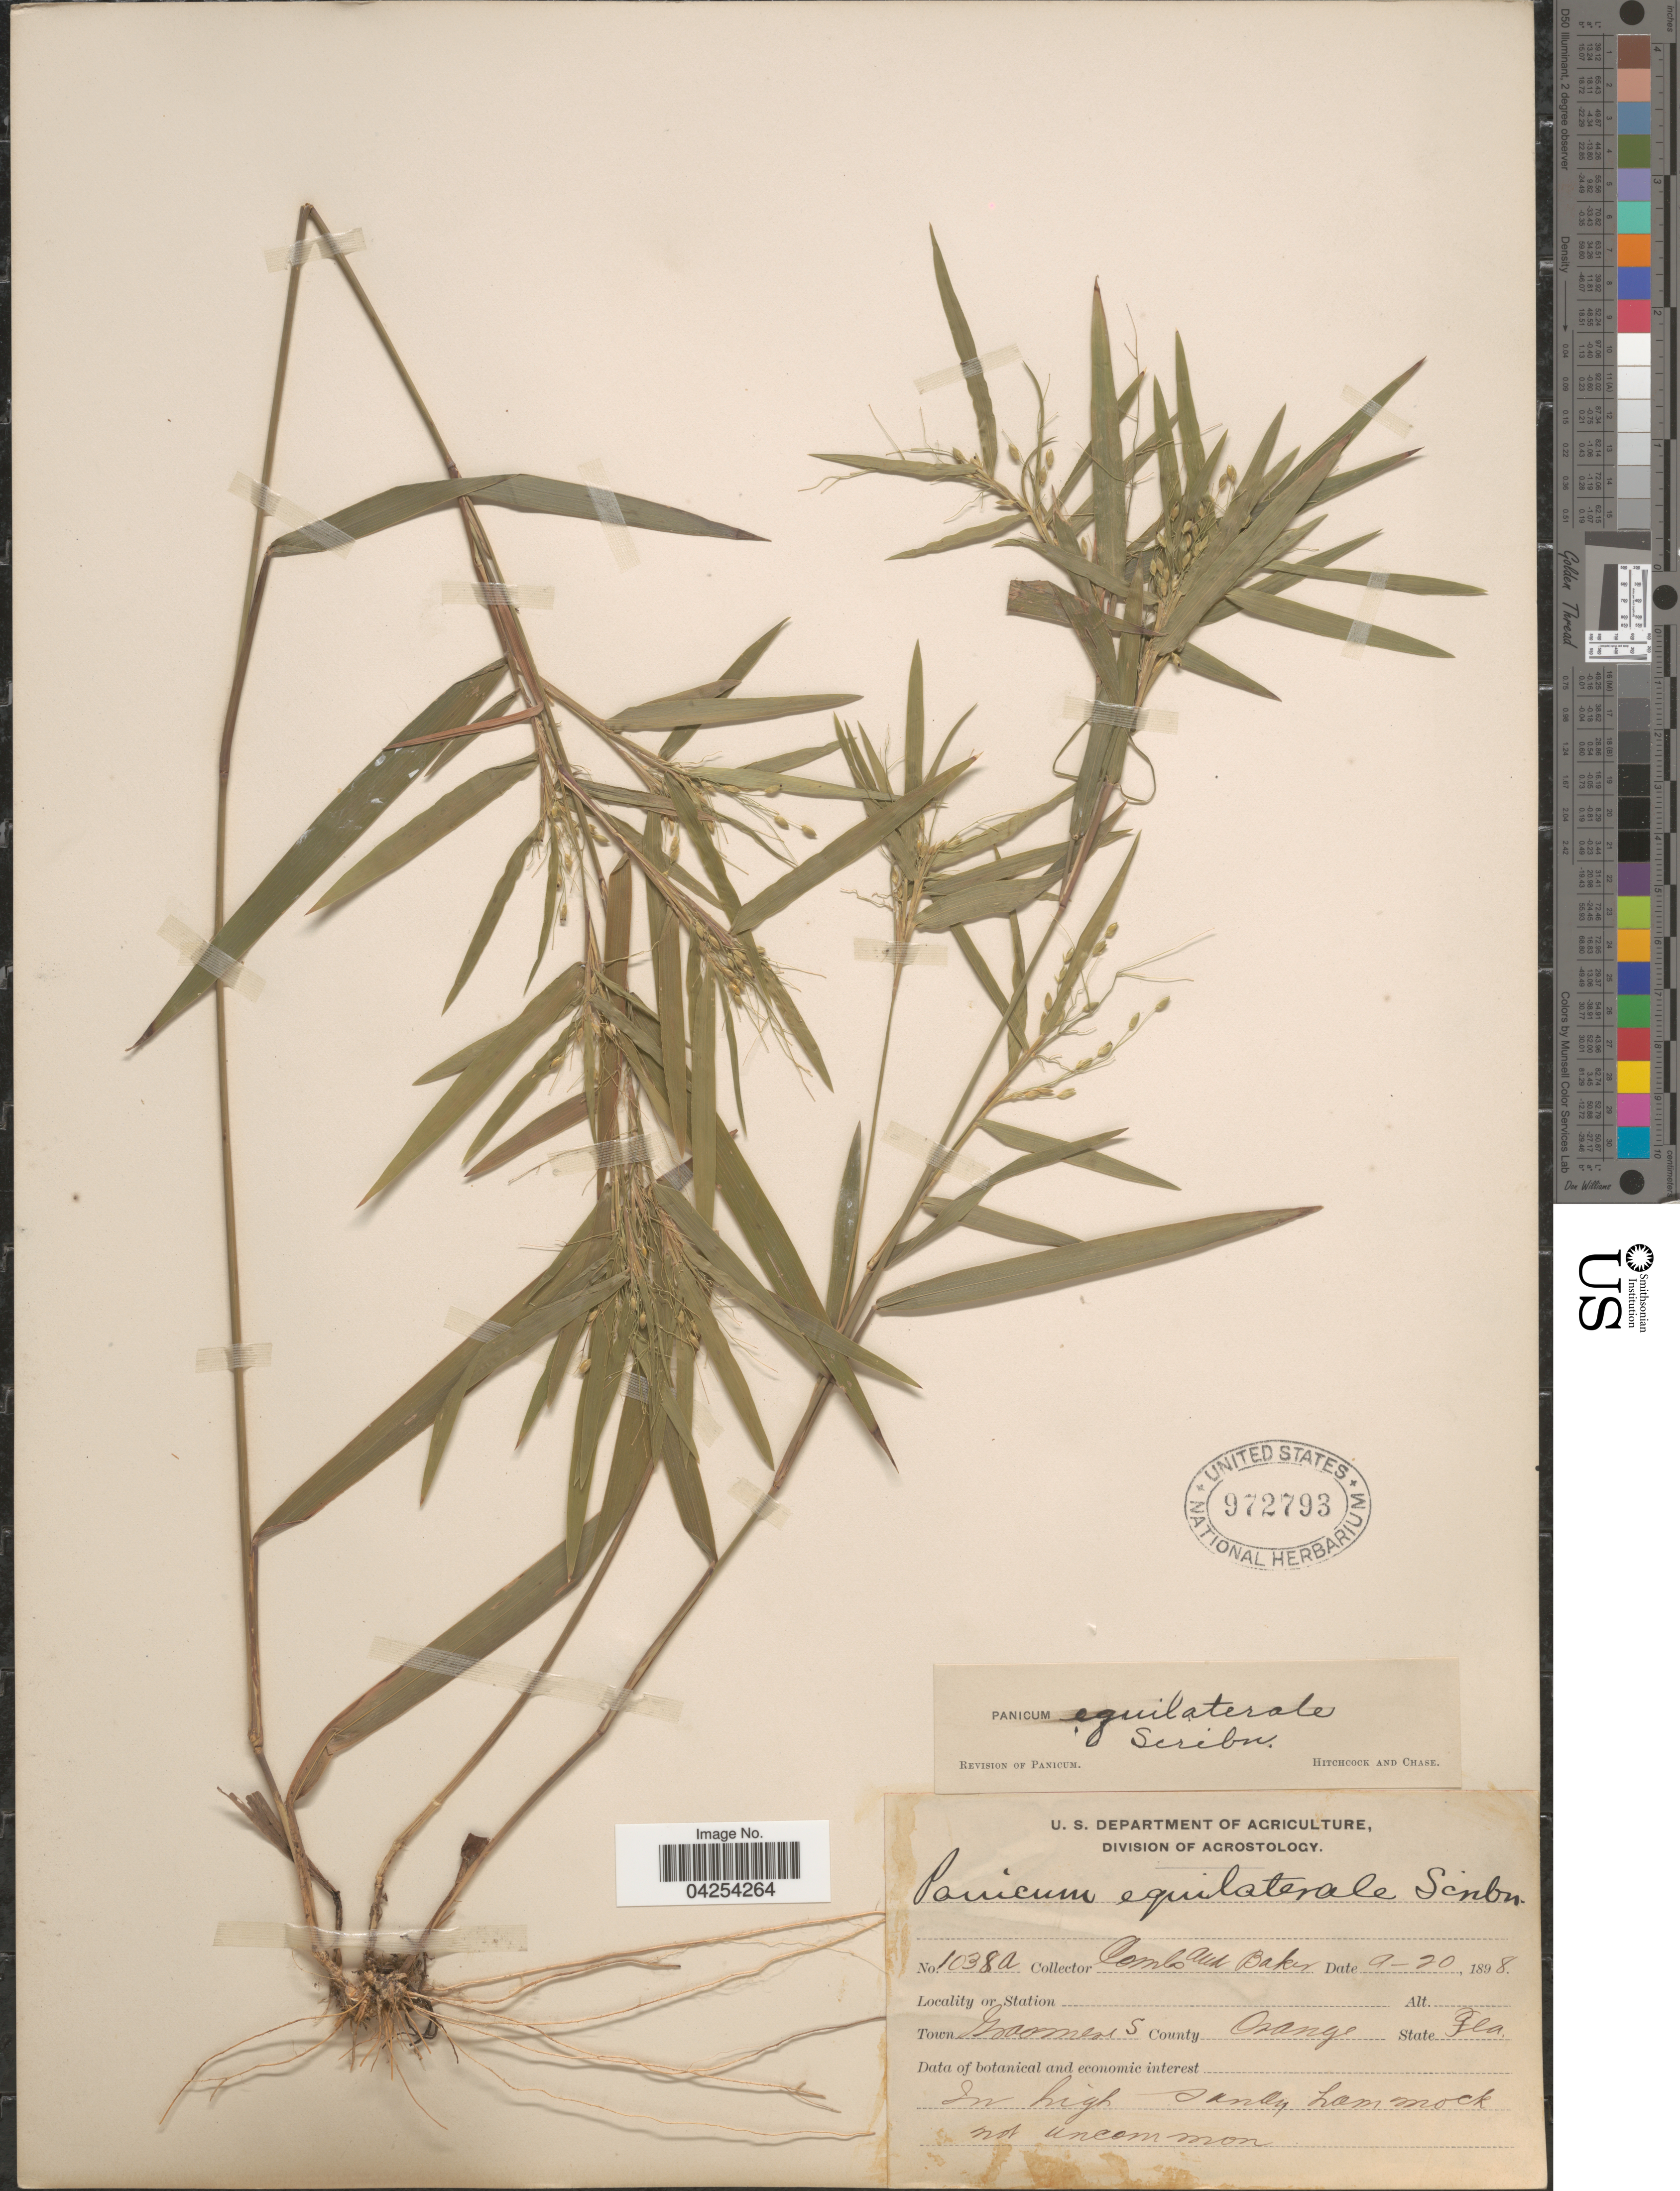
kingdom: Plantae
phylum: Tracheophyta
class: Liliopsida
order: Poales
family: Poaceae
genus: Dichanthelium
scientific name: Dichanthelium commutatum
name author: (Schult.) Gould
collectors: -. Combs & -- Baker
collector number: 1038a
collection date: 1898-09-20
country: United States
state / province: Florida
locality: Town Grassmere S. County Orange.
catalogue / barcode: US 972793